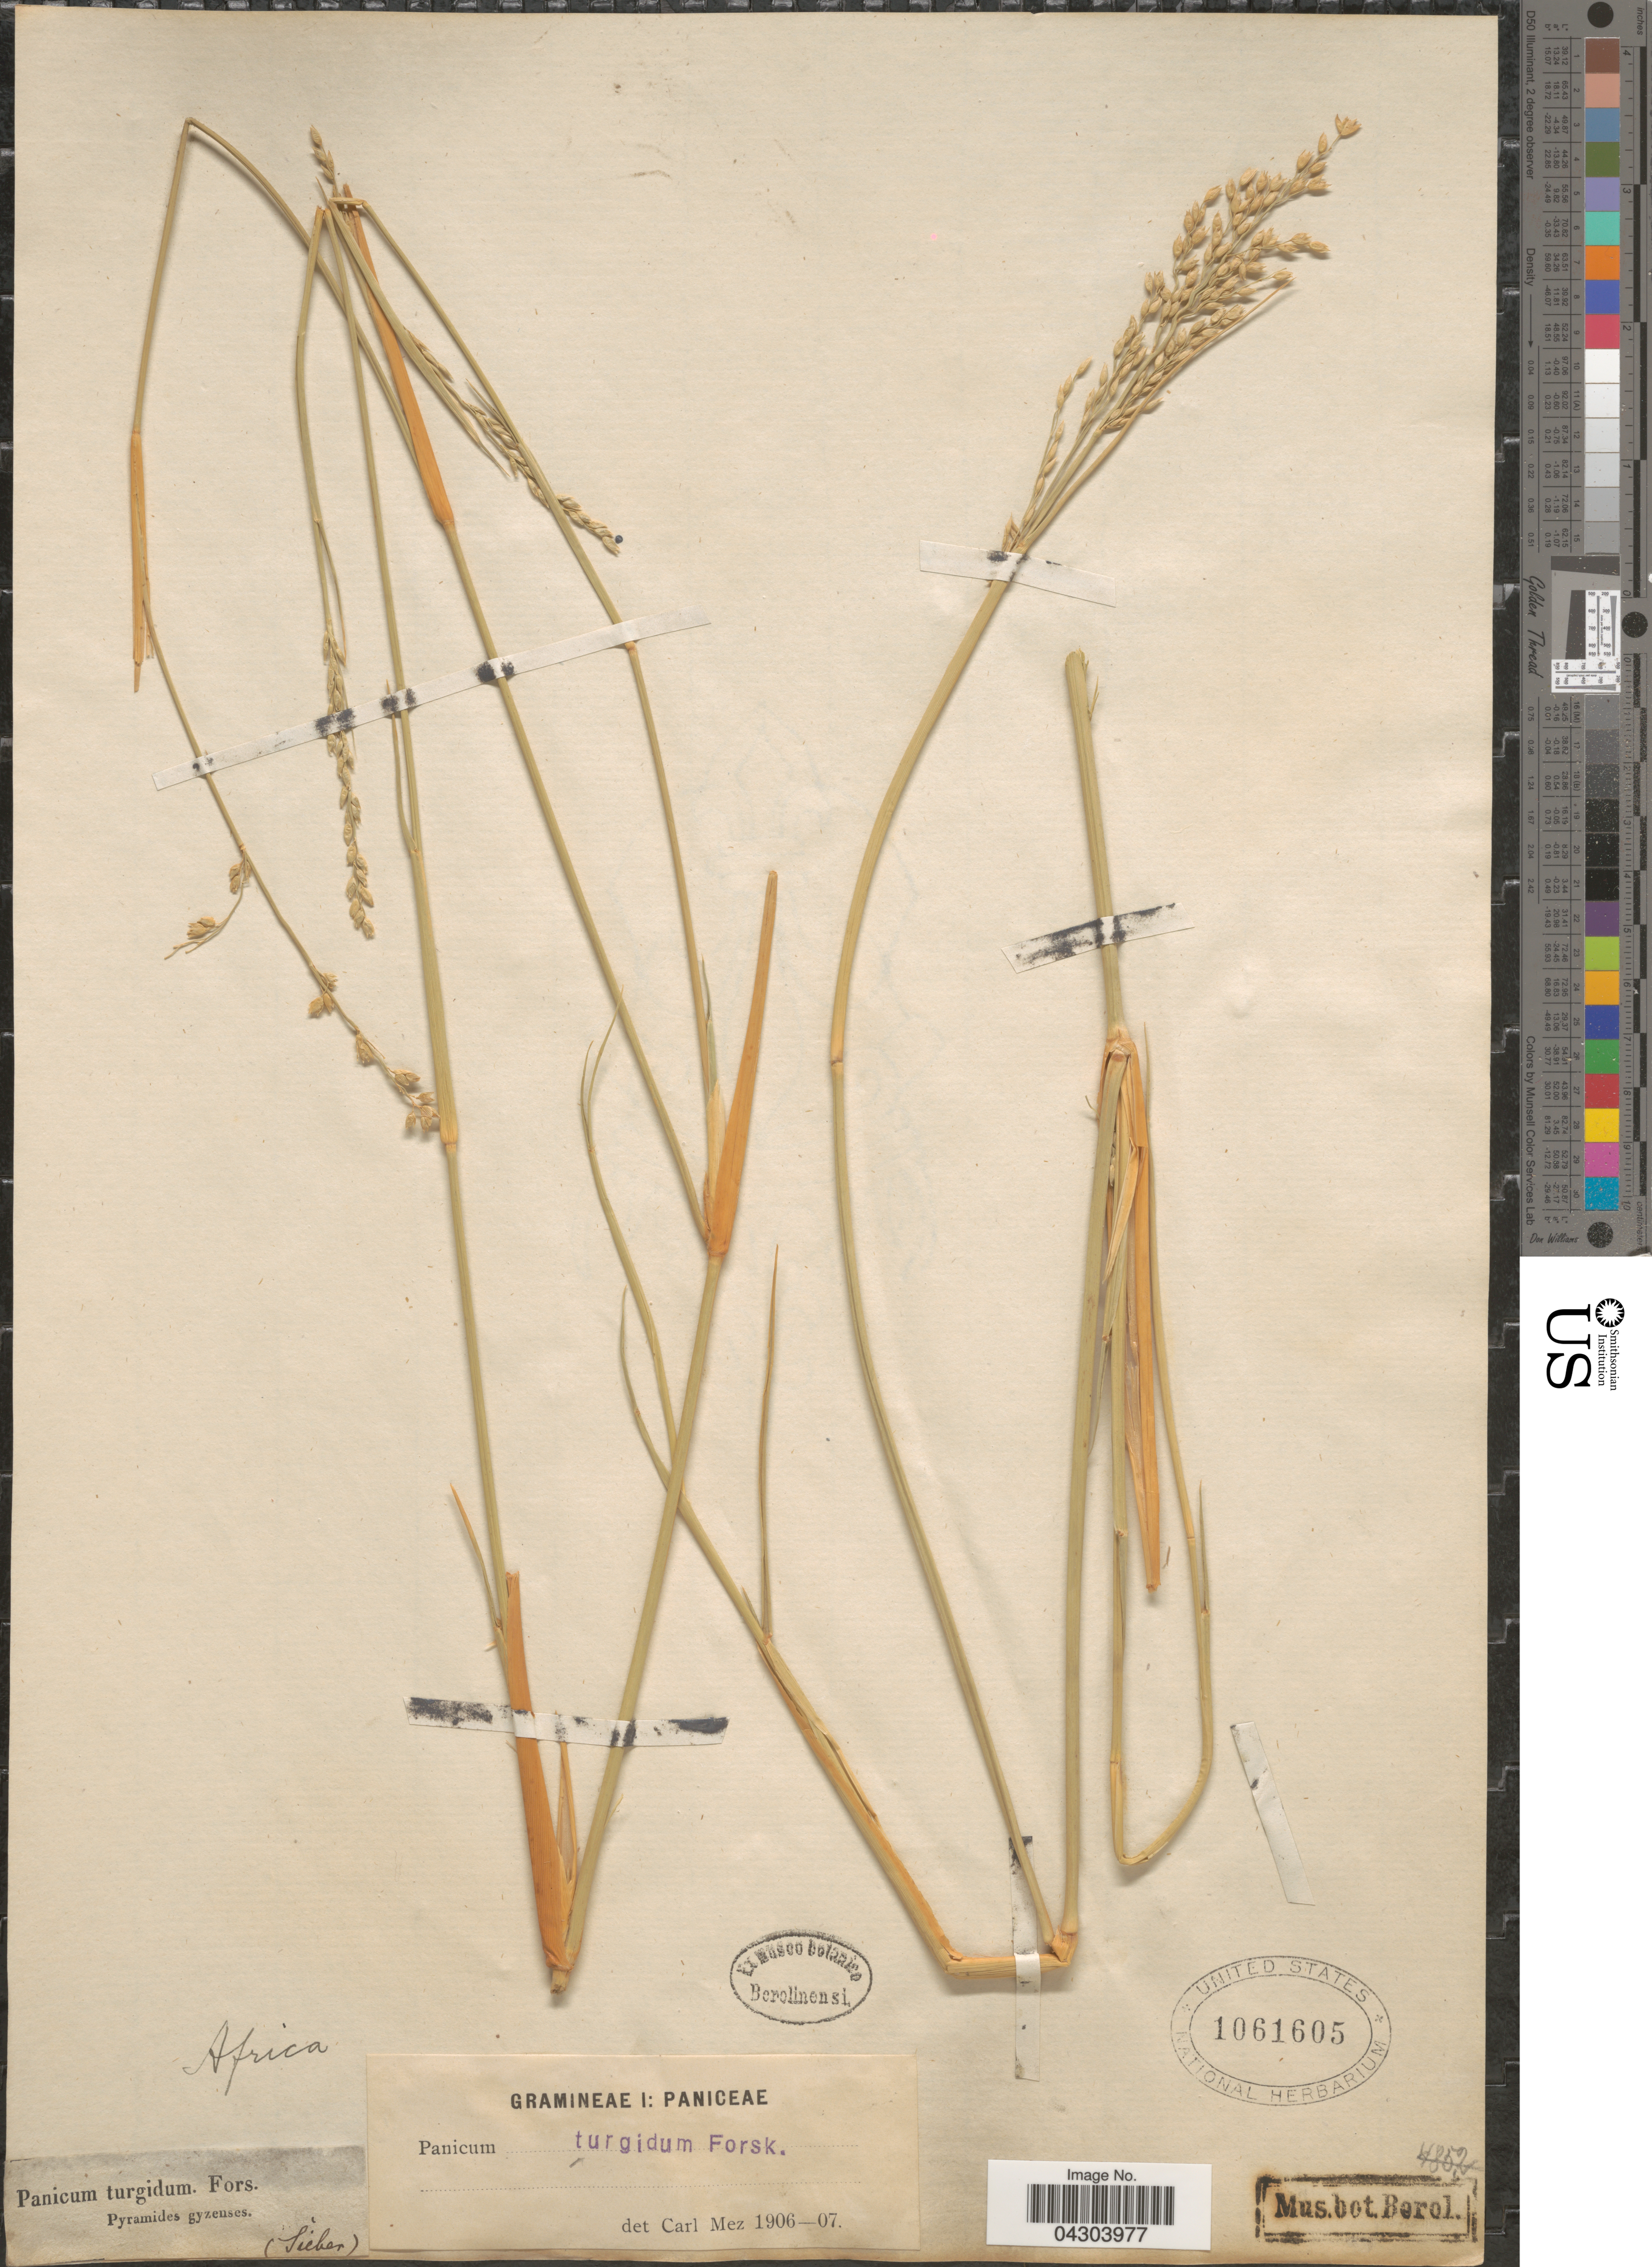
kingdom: Plantae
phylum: Tracheophyta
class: Liliopsida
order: Poales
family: Poaceae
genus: Panicum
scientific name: Panicum turgidum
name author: Forssk.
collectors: -- Sieber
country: Egypt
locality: Pyramides gyzenses. Africa.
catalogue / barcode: US 1061605